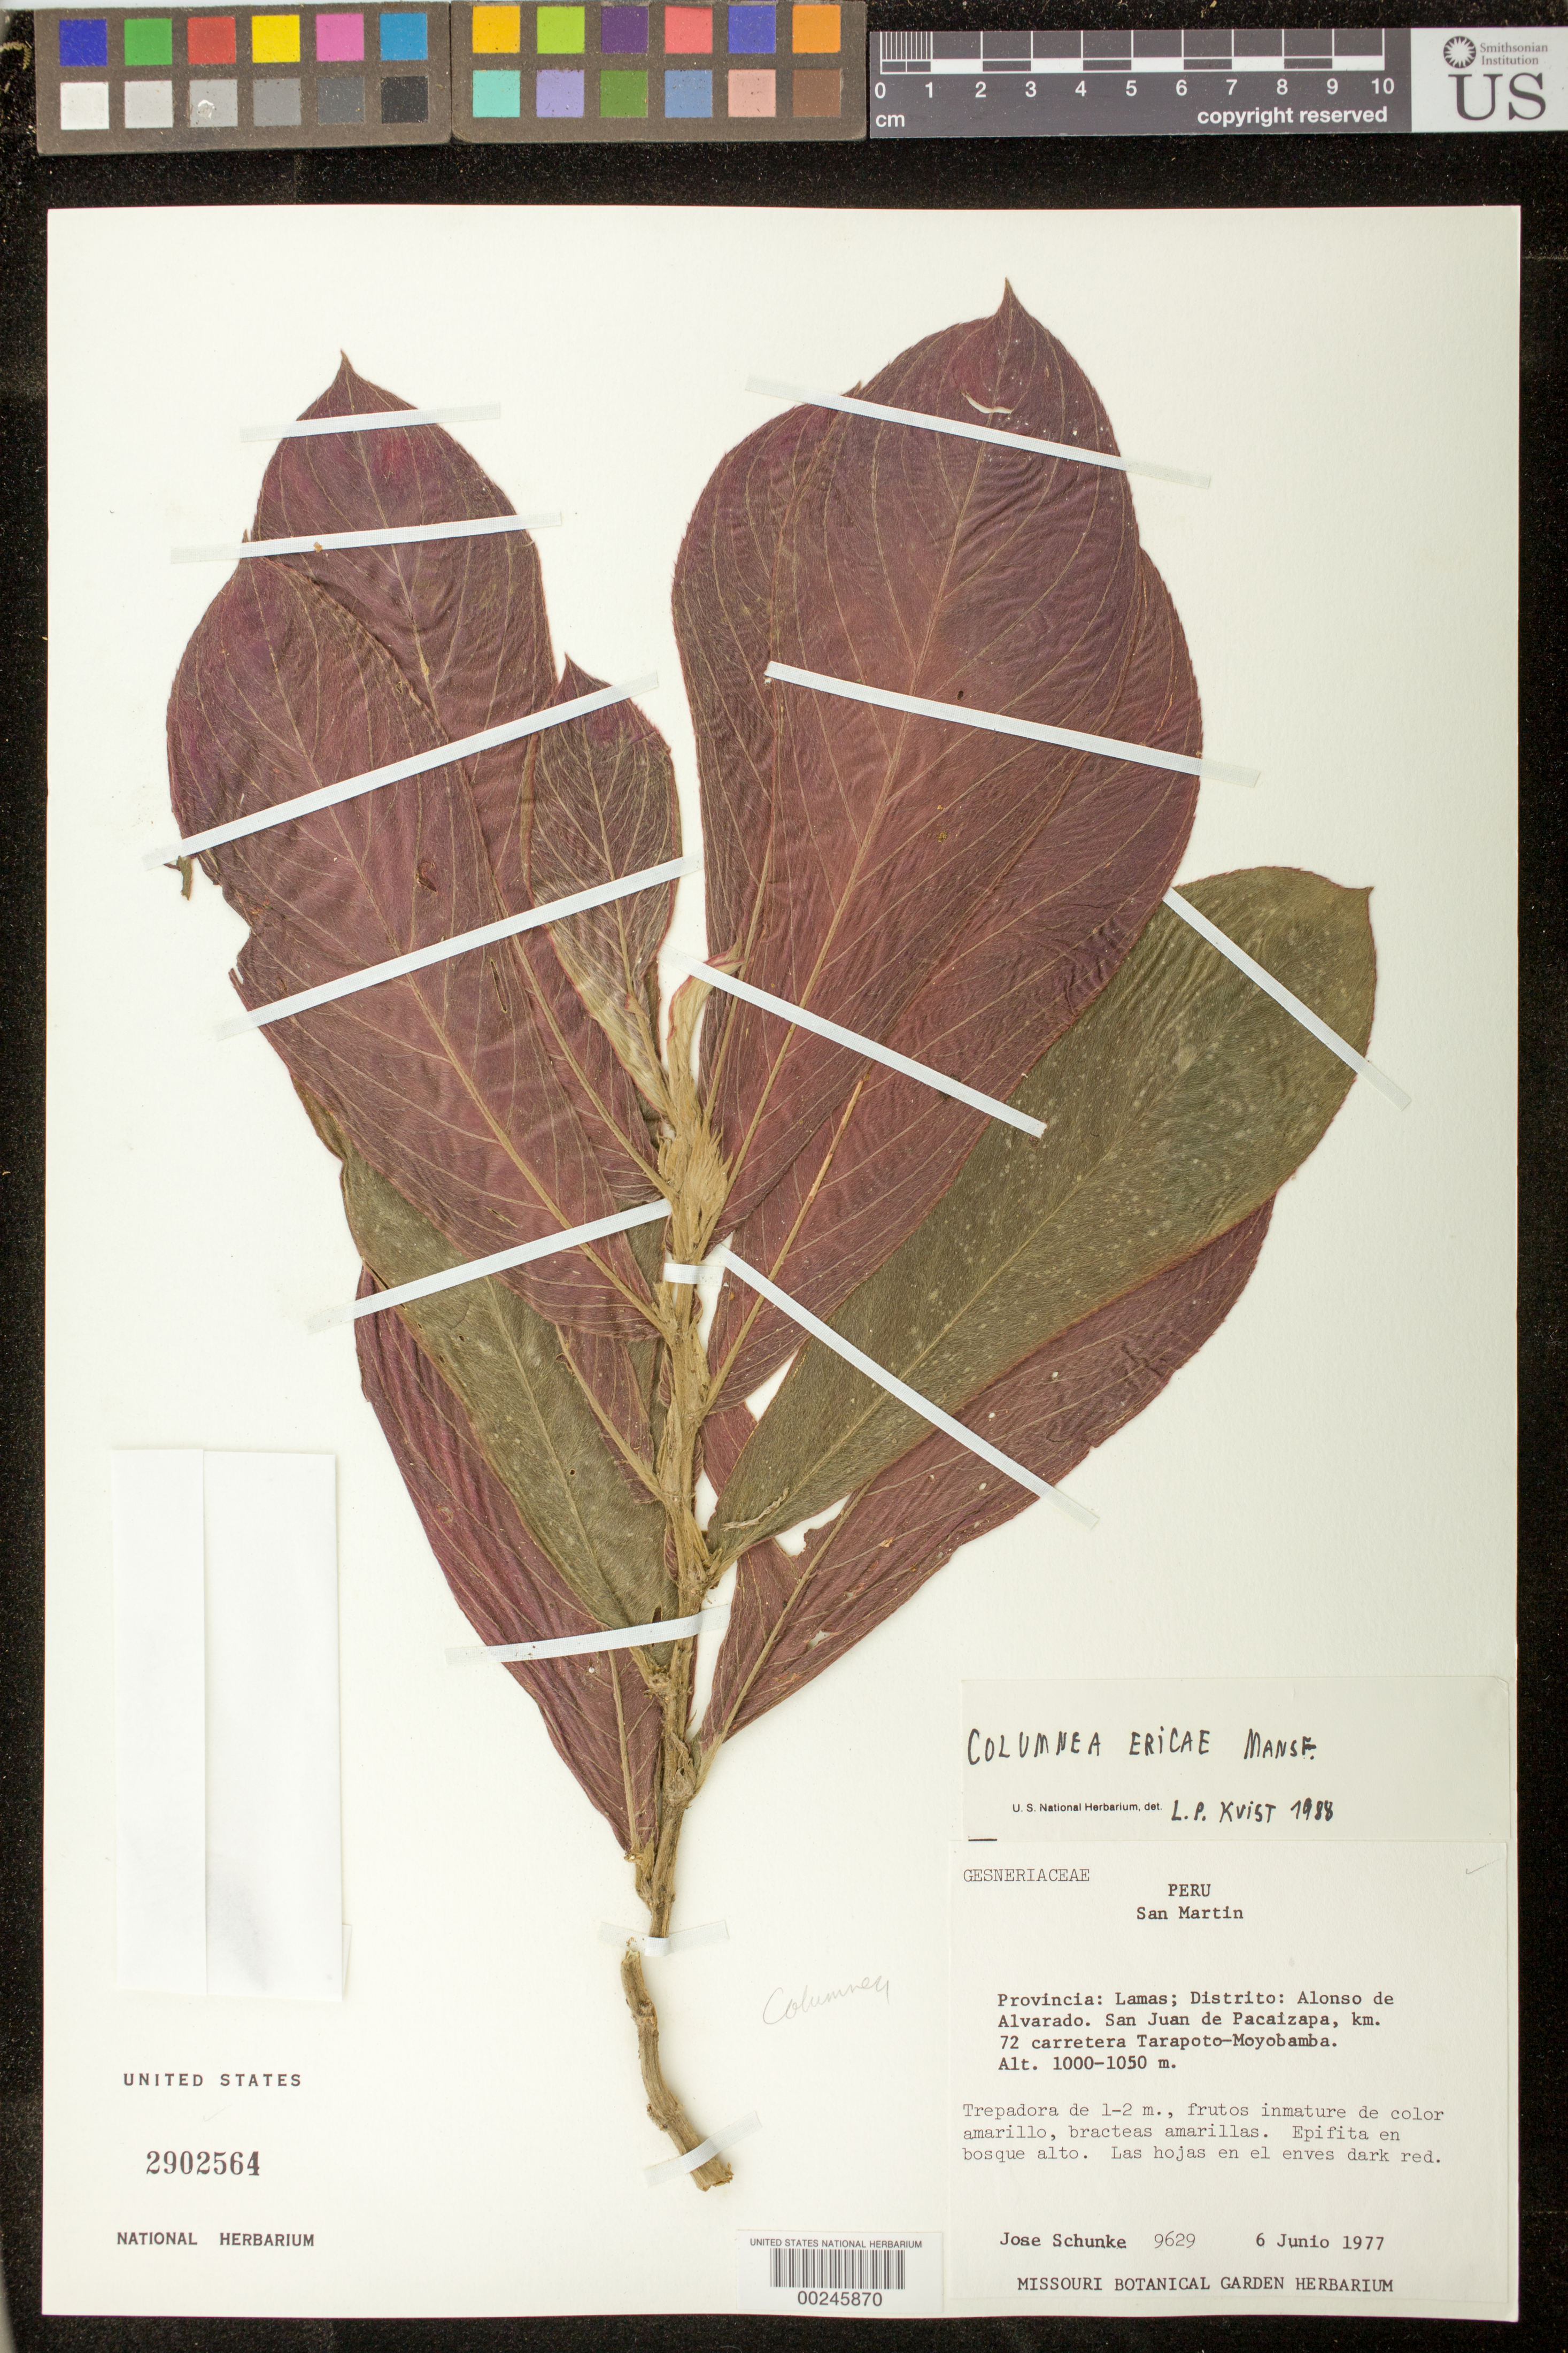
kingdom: Plantae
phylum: Tracheophyta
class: Magnoliopsida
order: Lamiales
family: Gesneriaceae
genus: Columnea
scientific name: Columnea ericae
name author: Mansf.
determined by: Skog, Laurence E.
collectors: J. Schunke Vigo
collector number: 9629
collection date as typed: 06 Jun 1977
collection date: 1977-06-06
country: Peru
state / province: San Martín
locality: Prov. Lamas, Dtto. Alonso de Alvarado; San Juan de Pacaizapa, km 72 carretera Tarapoto - Moyobamba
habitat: En bosque alto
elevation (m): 1000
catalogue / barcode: US 2902564